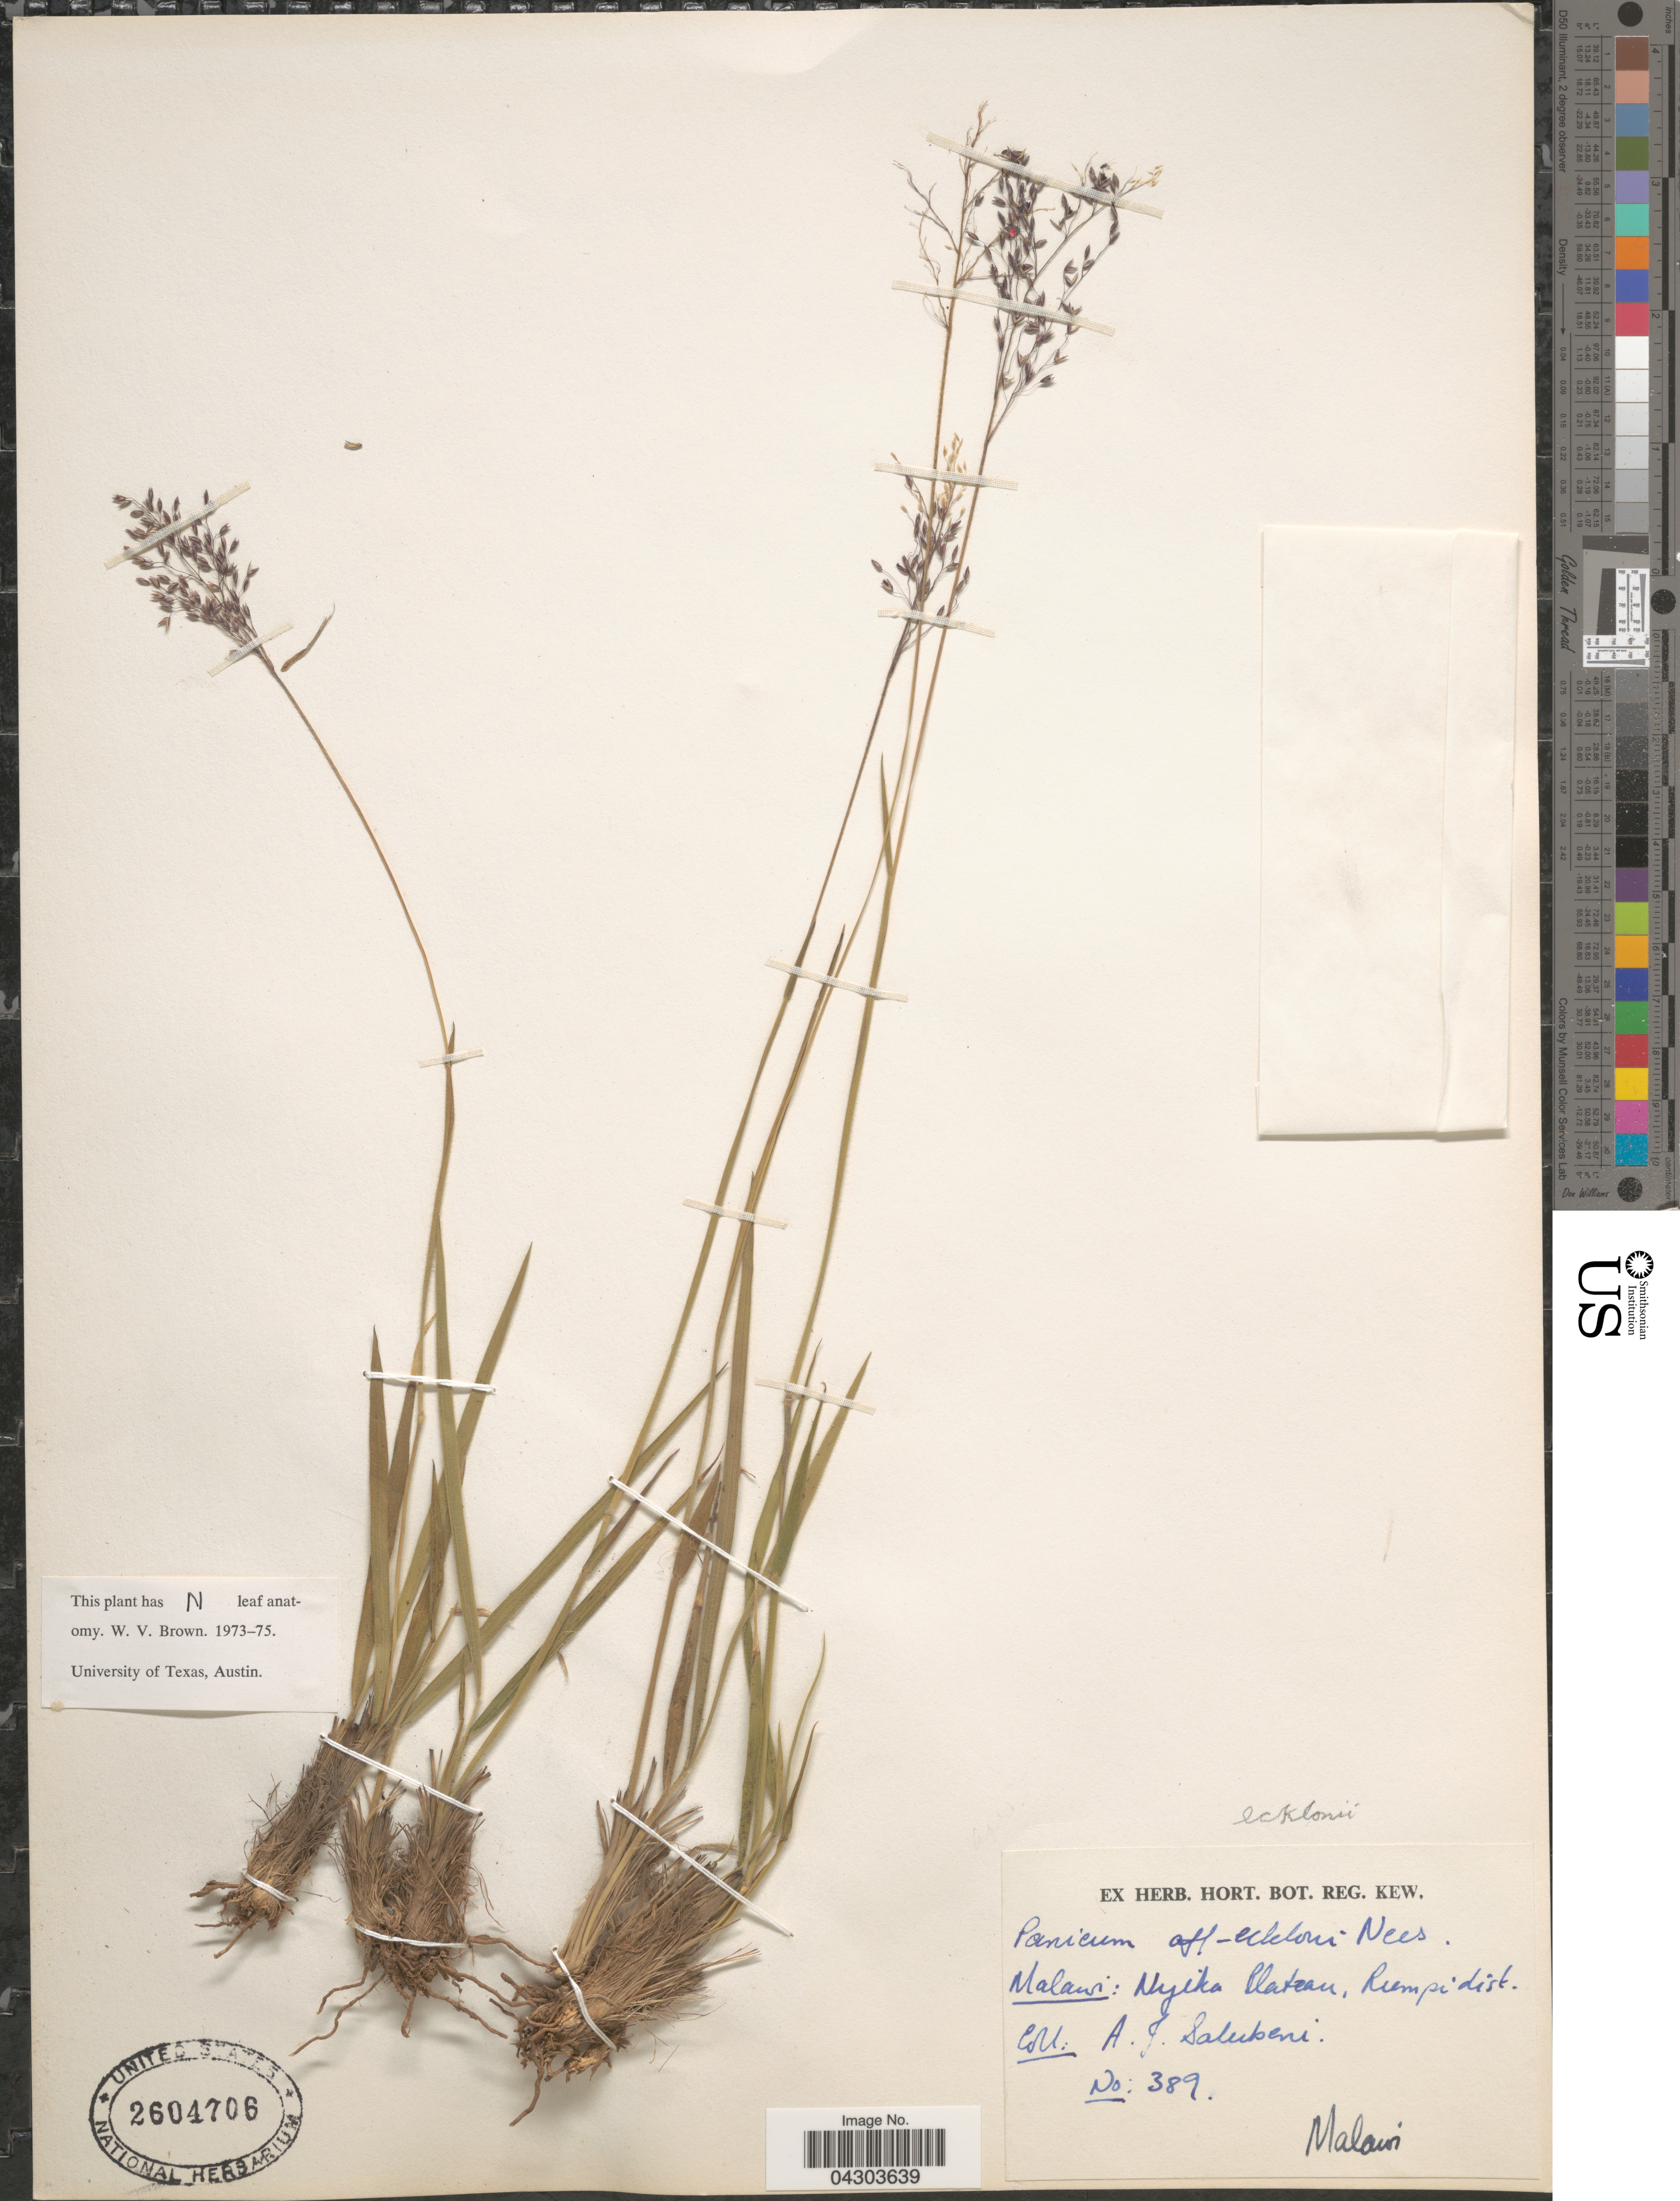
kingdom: Plantae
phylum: Tracheophyta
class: Liliopsida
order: Poales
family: Poaceae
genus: Panicum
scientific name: Panicum ecklonii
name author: Nees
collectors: A. J. Salubeni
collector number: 389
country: Malawi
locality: Nyika Plateau, Rumpi dist.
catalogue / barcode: US 2604706